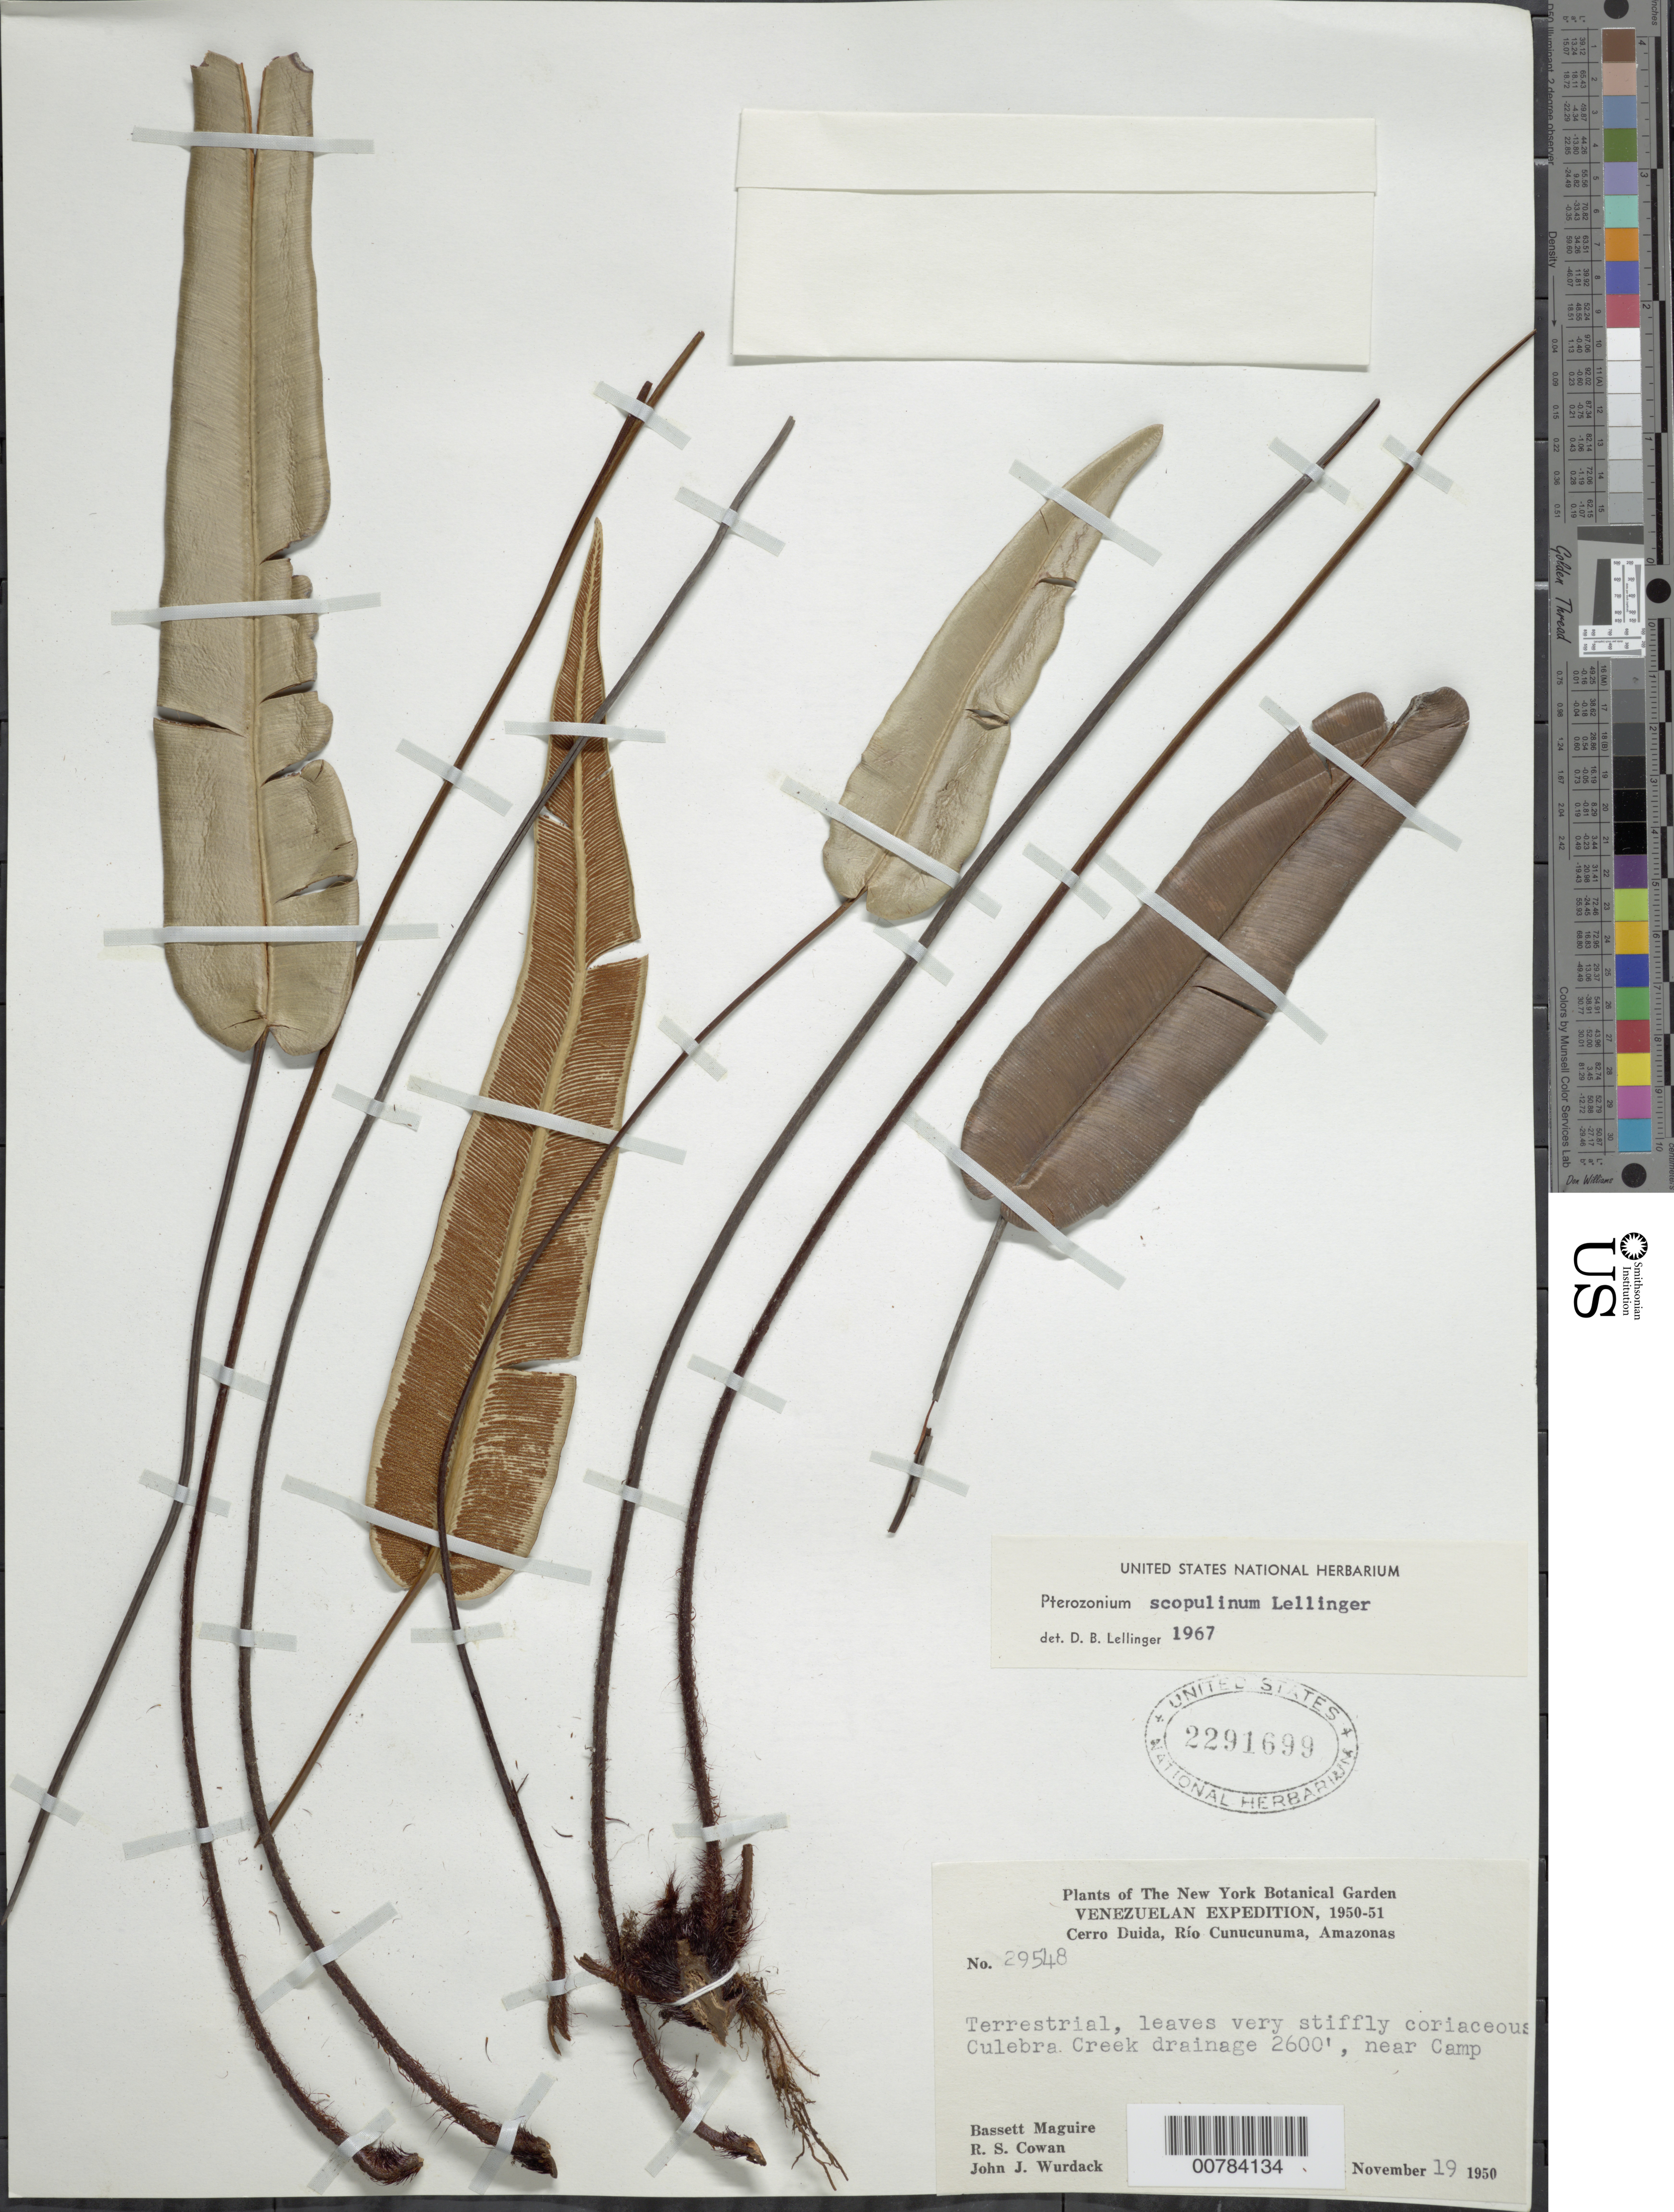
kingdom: Plantae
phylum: Tracheophyta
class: Polypodiopsida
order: Polypodiales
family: Pteridaceae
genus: Pterozonium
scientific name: Pterozonium scopulinum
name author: Lellinger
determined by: Lellinger, David B., (BOT), Smithsonian Institution - National Museum of Natural History (UNITED STATES)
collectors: B. Maguire, R. S. Cowan & J. J. Wurdack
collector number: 29548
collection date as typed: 19-Nov-50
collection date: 1950-11-19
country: Venezuela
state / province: Amazonas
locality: Cerro Duida, Río Cunucunuma, Culebra Creek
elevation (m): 2600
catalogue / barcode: US 2291699